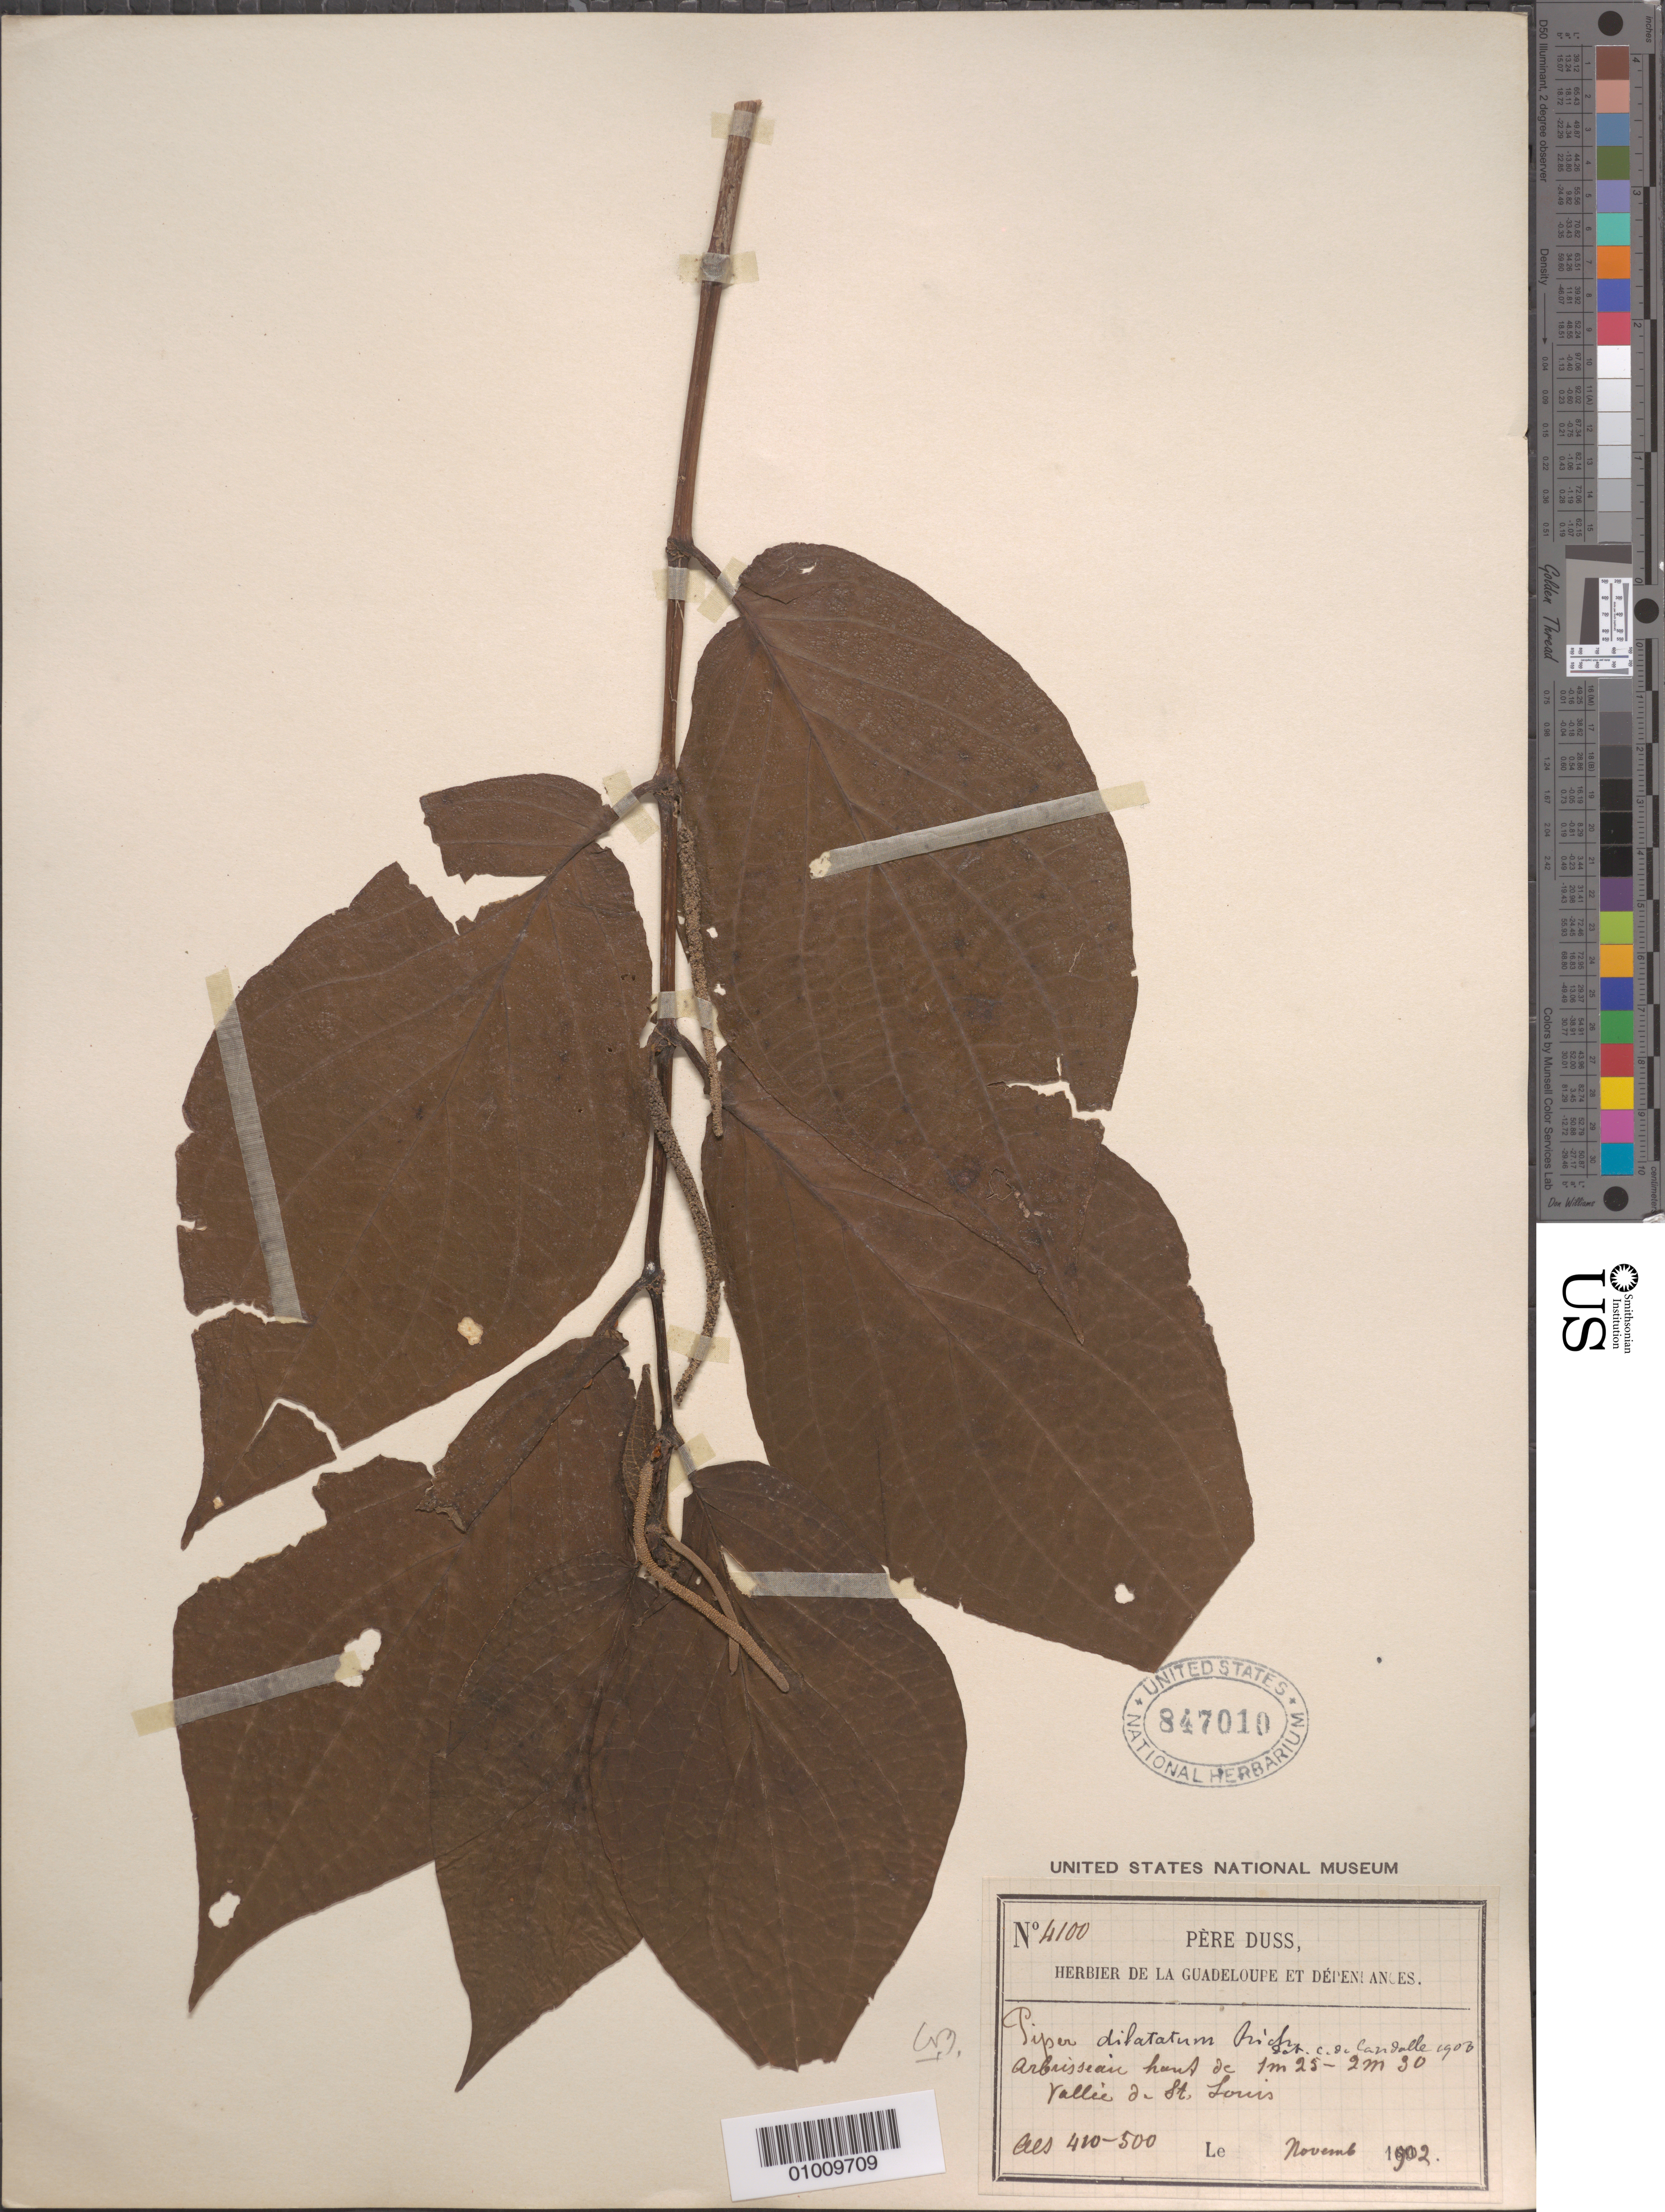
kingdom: Plantae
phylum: Tracheophyta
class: Magnoliopsida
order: Piperales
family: Piperaceae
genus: Piper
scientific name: Piper dilatatum var. dilatatum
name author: Rich.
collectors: Père Duss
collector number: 4100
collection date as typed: Nov 1902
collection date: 1902-11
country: Guadeloupe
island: Basse Terre [Guadeloupe]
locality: Vallie de St Louis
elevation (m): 410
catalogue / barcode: US 847010